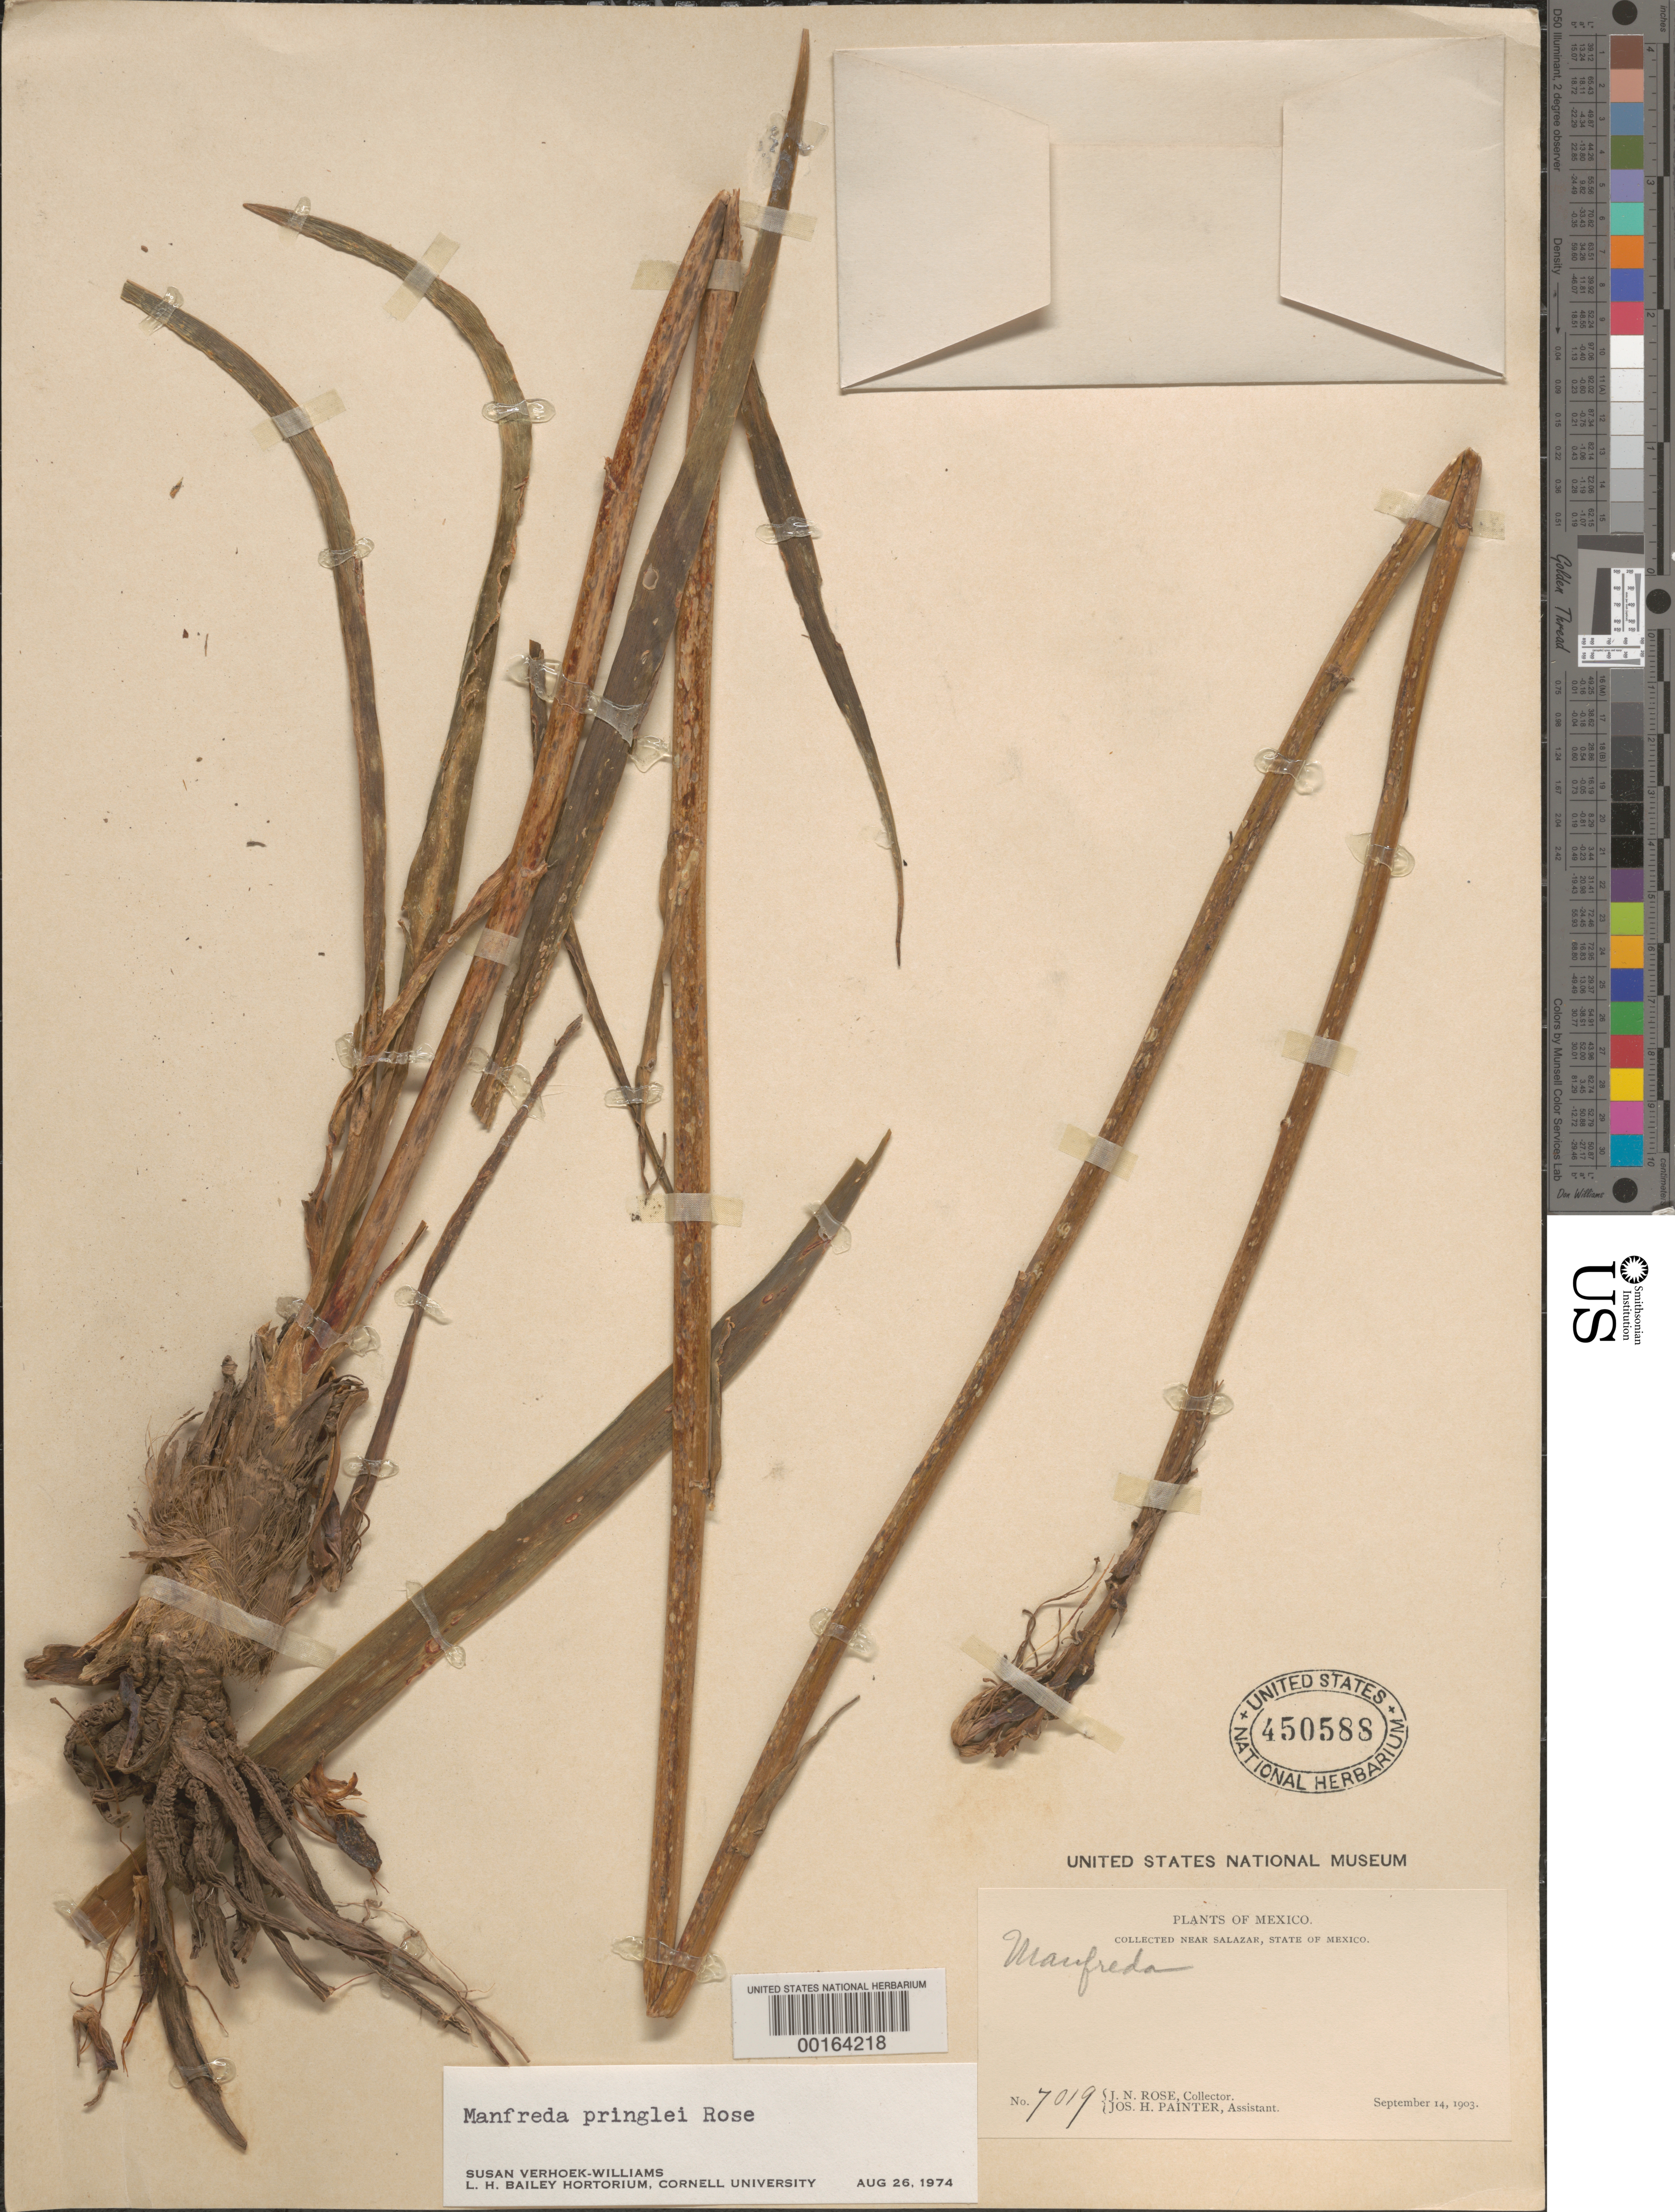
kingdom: Plantae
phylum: Tracheophyta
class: Liliopsida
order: Asparagales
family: Asparagaceae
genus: Manfreda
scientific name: Manfreda pringlei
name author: Rose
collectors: J. N. Rose & J. H. Painter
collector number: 7019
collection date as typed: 14 Sep 1903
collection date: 1903-09-14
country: Mexico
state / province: México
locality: Near Salazar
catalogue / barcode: US 450588